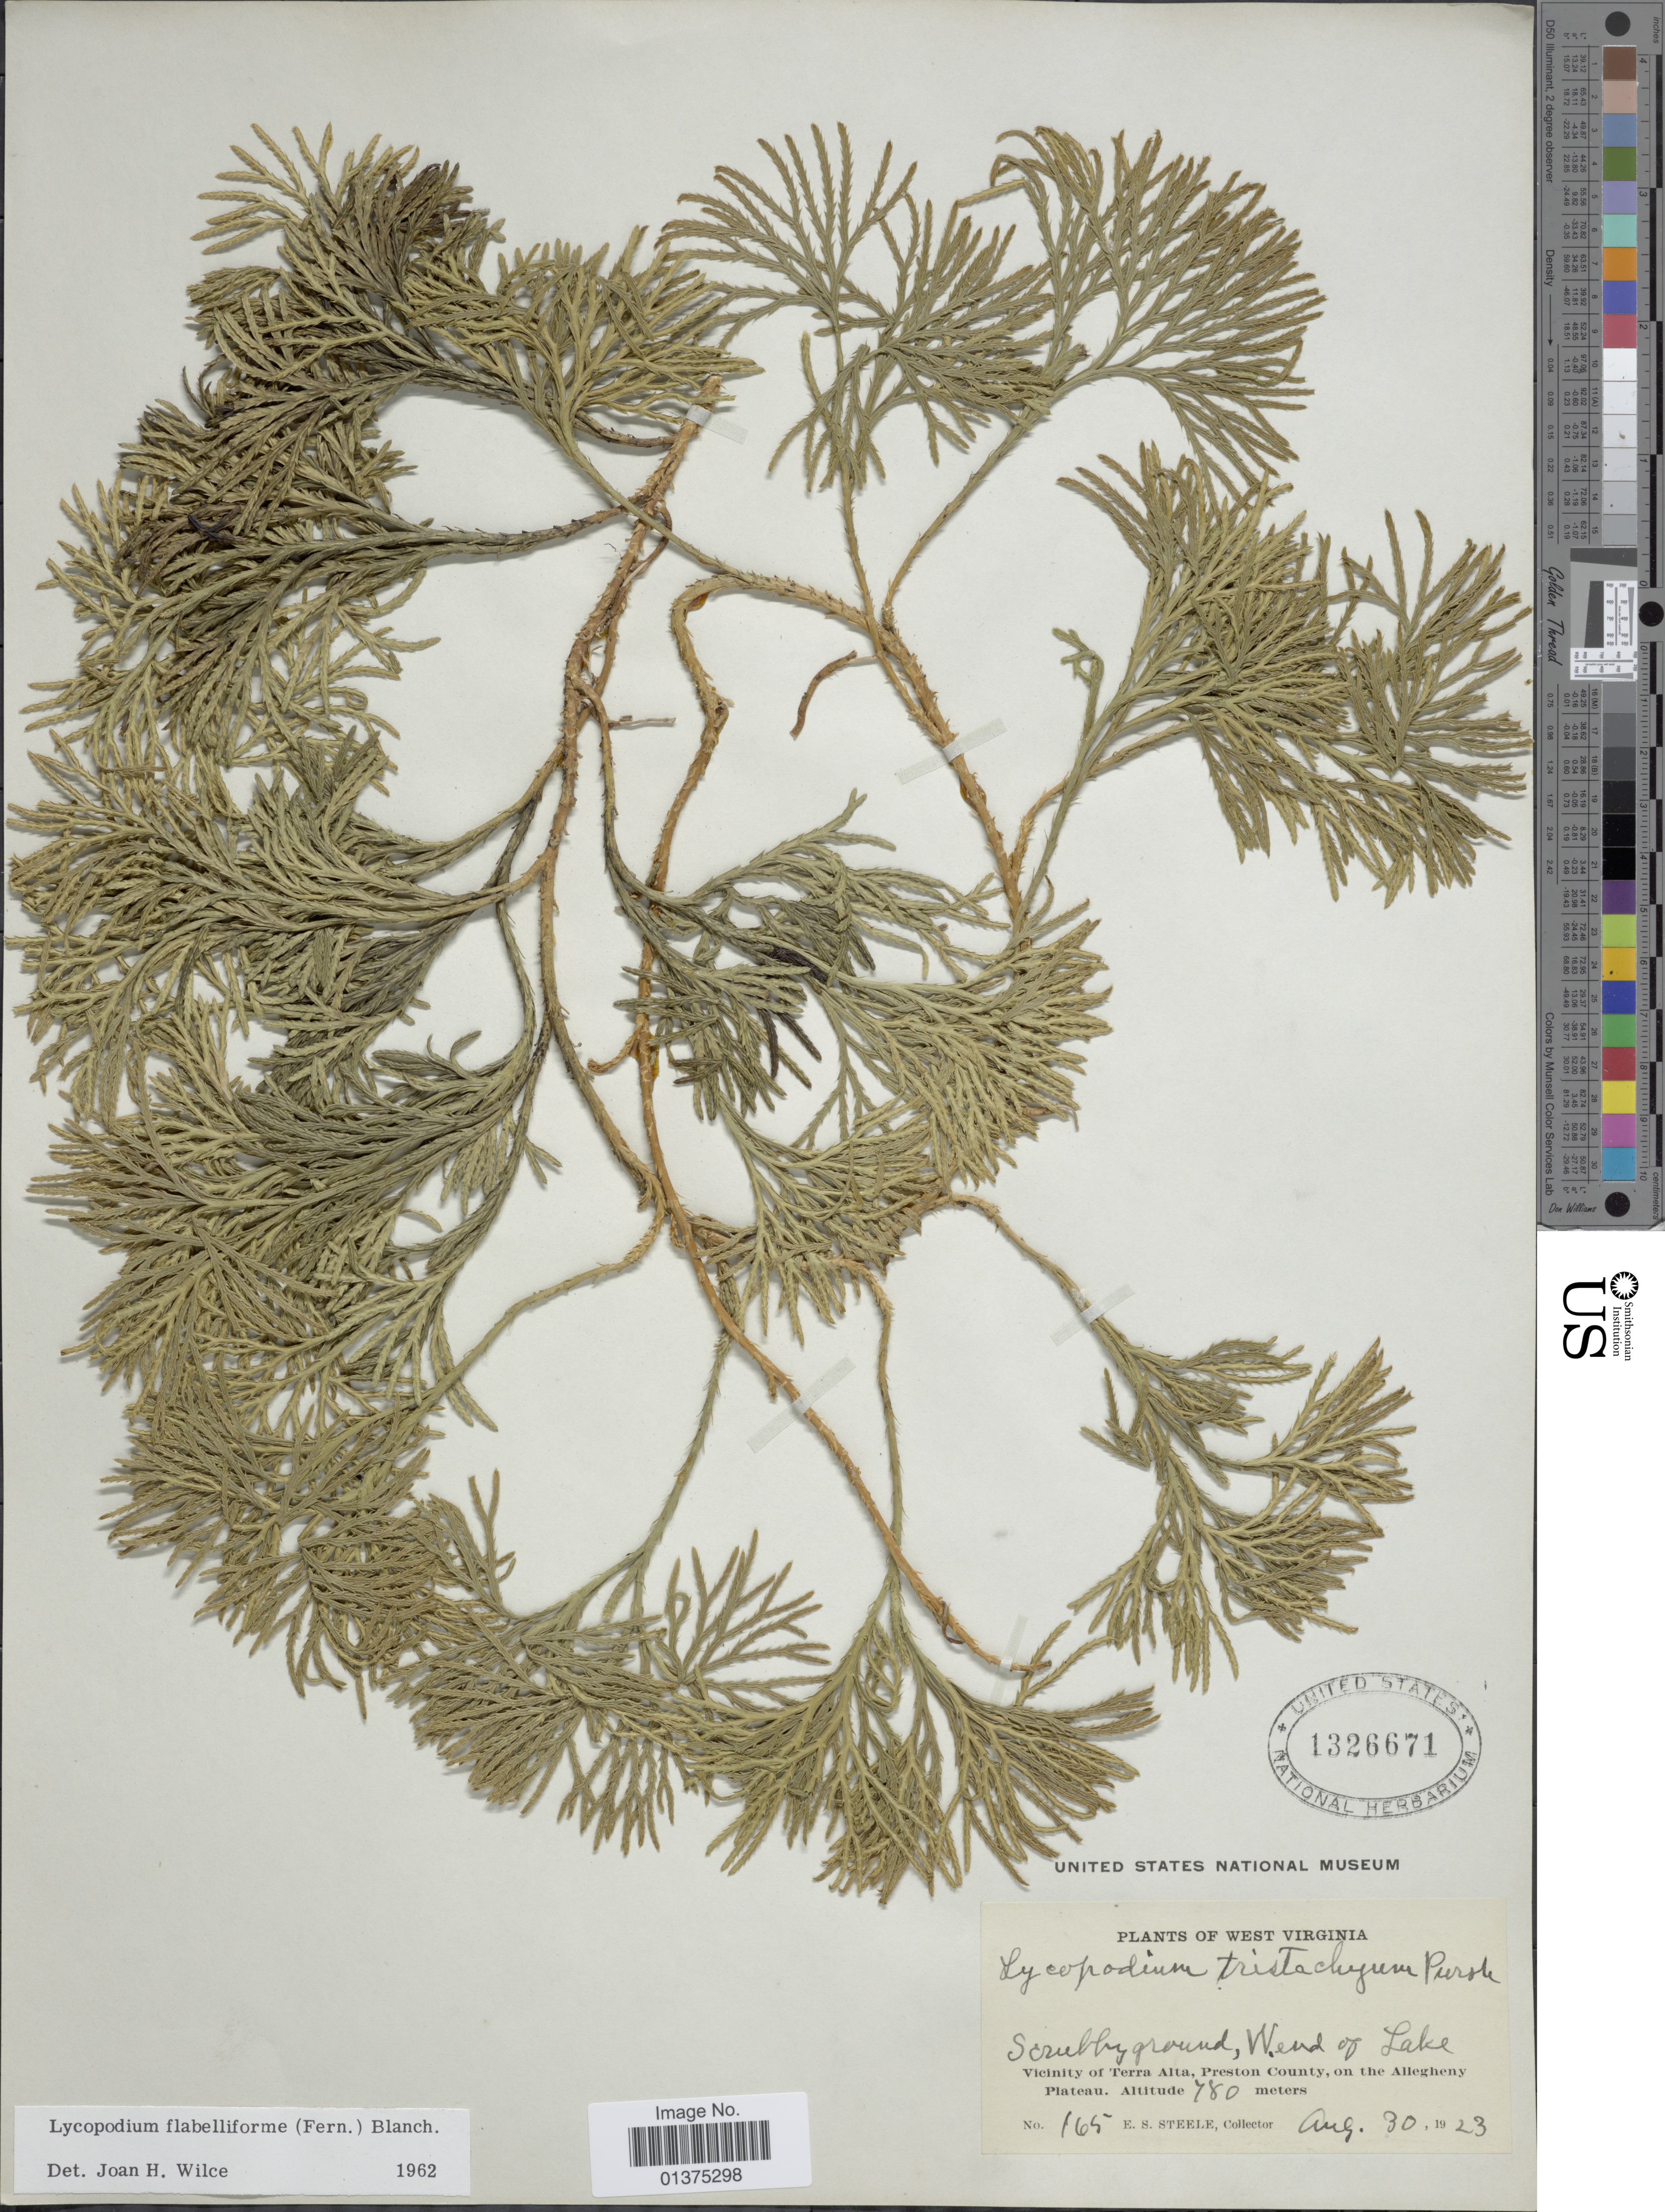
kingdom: Plantae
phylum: Tracheophyta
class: Lycopodiopsida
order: Lycopodiales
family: Lycopodiaceae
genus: Diphasiastrum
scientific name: Diphasiastrum digitatum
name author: (Dill. ex A. Braun) Holub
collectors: E. Steele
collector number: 165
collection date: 1923-08-30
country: United States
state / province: West Virginia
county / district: Preston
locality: Vicinity of Terra Alta, Preston County, on the Allegheny Plateau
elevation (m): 780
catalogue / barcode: US 1326671